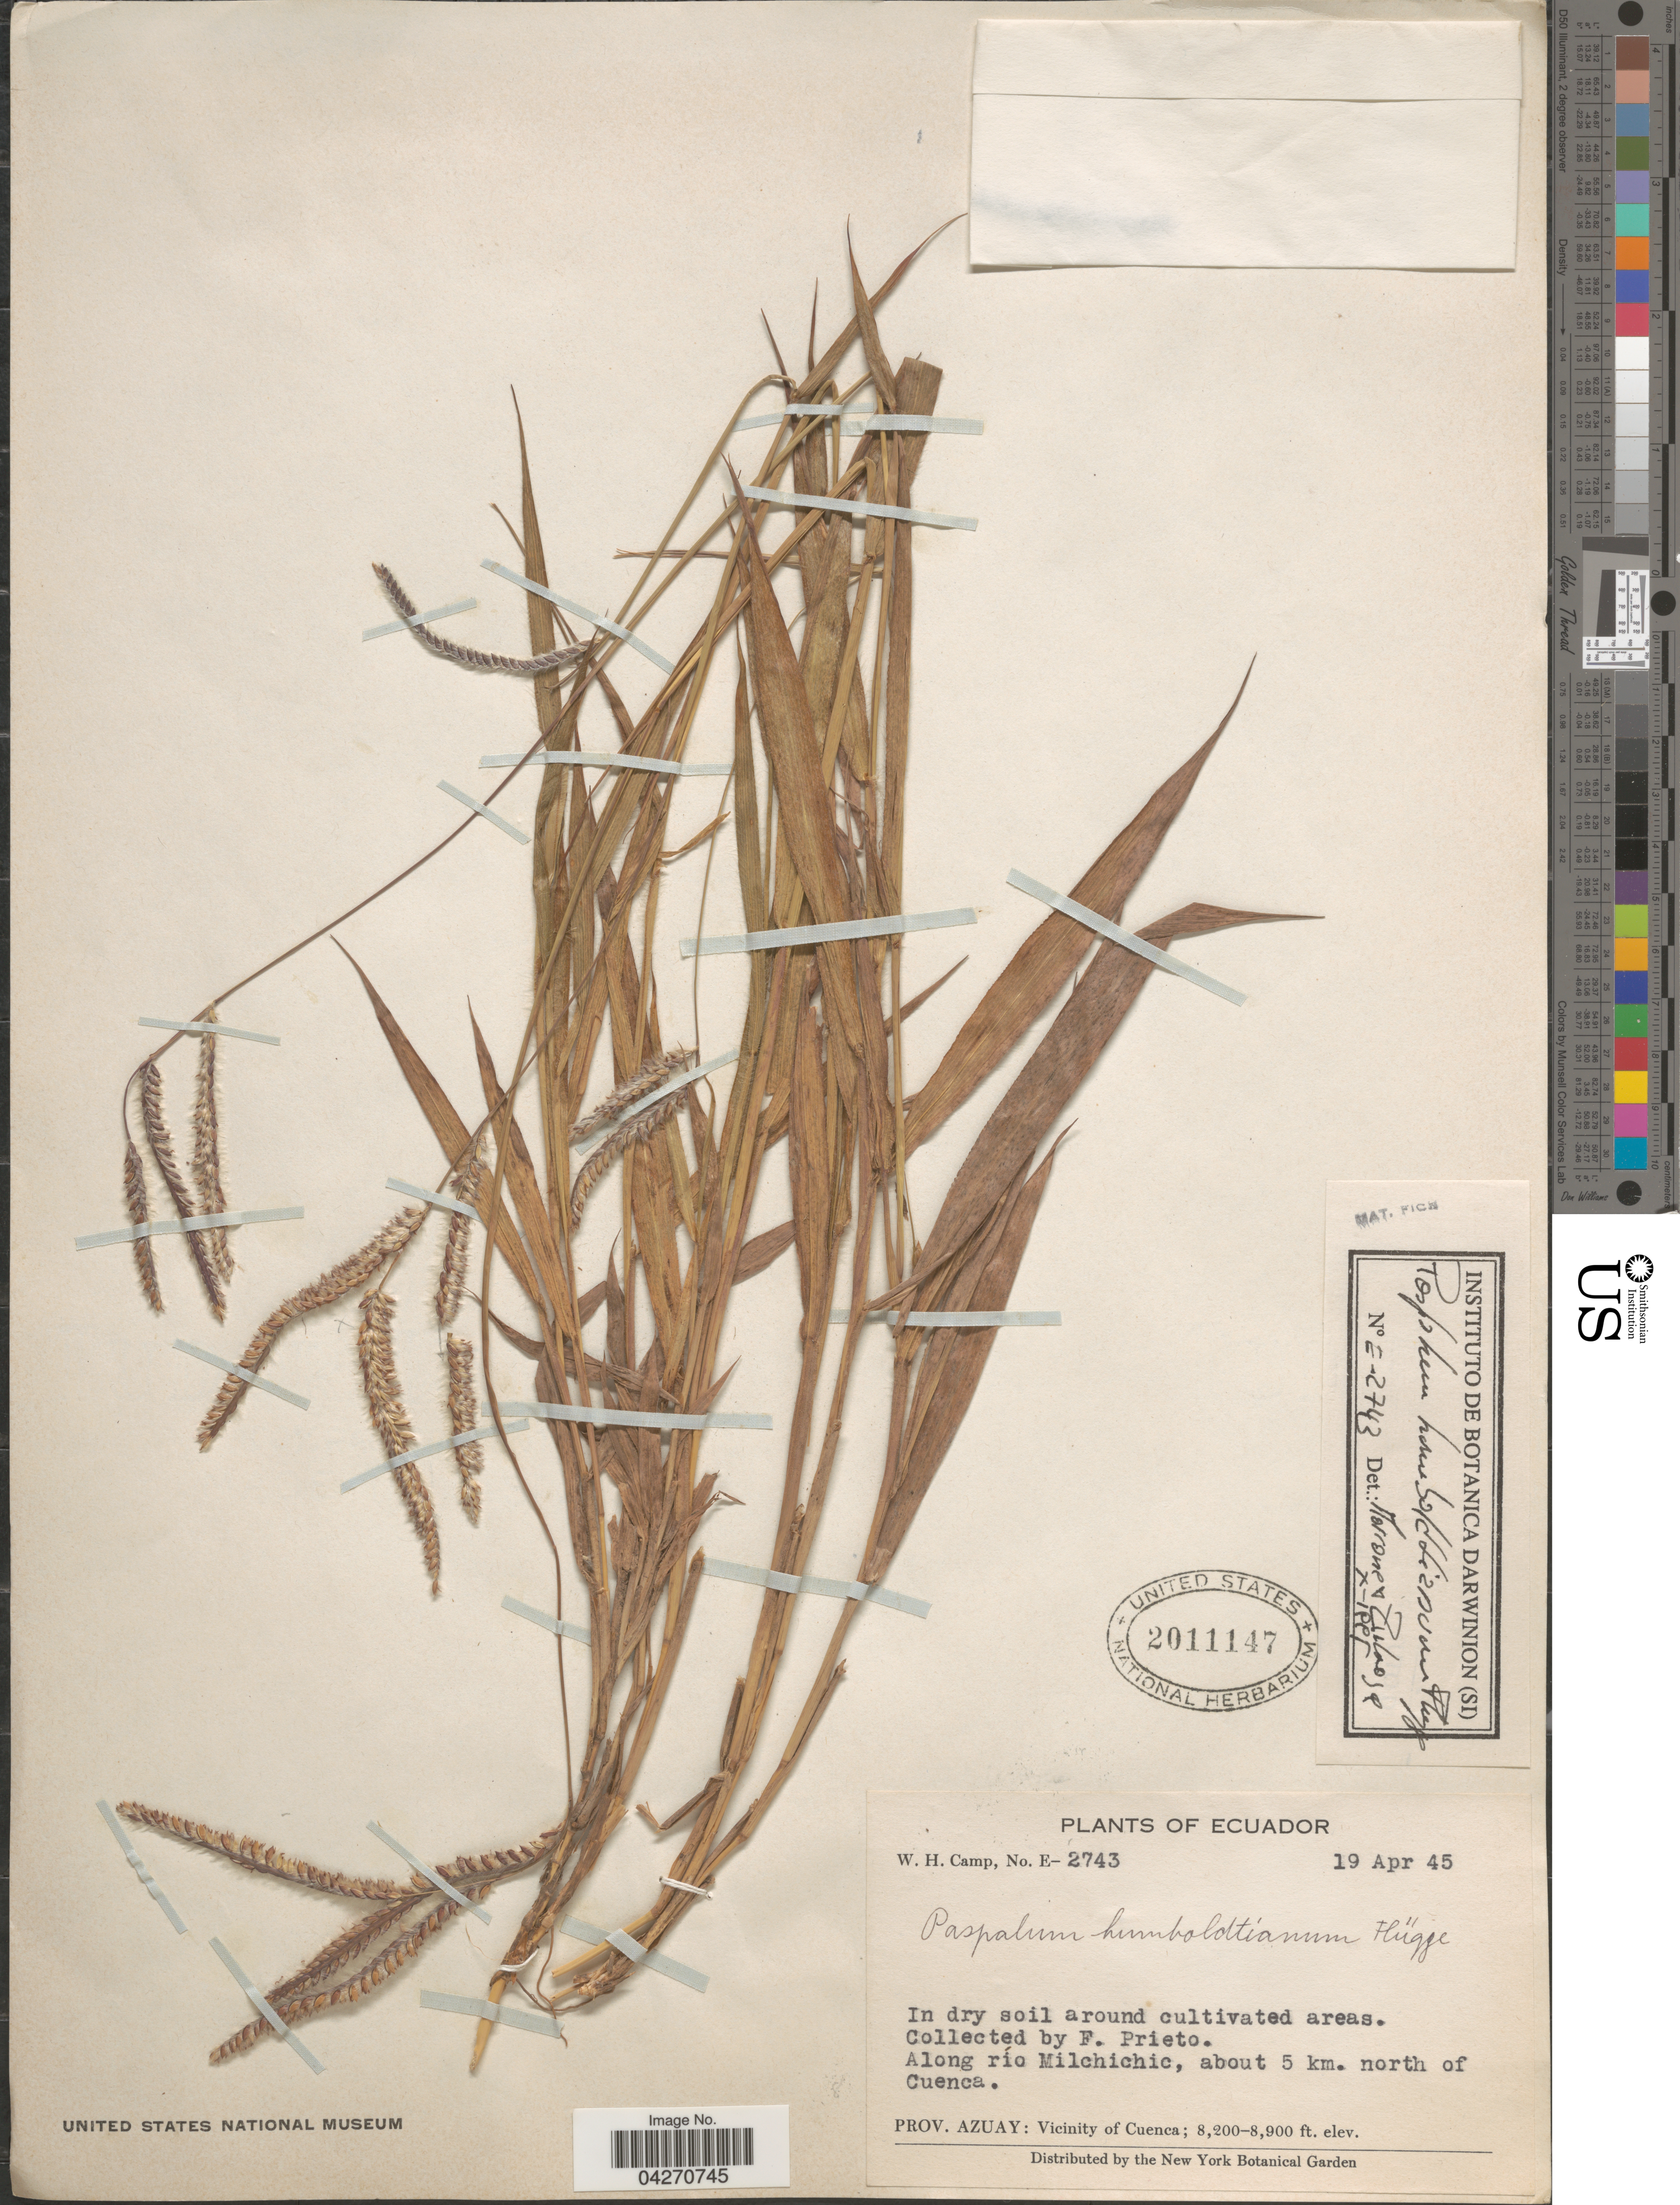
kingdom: Plantae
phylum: Tracheophyta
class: Liliopsida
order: Poales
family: Poaceae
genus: Paspalum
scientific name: Paspalum humboldtianum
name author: Flüggé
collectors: W. H. Camp & F. Prieto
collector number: E-2743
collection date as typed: Transcribed d/m/y: 19/4/45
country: Ecuador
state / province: Azuay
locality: In dry soil around cultivated areas. Along río Milchichic, about 5 km. north of Cuenca. Vicinity of Cuenca.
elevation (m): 2499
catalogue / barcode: US 2011147